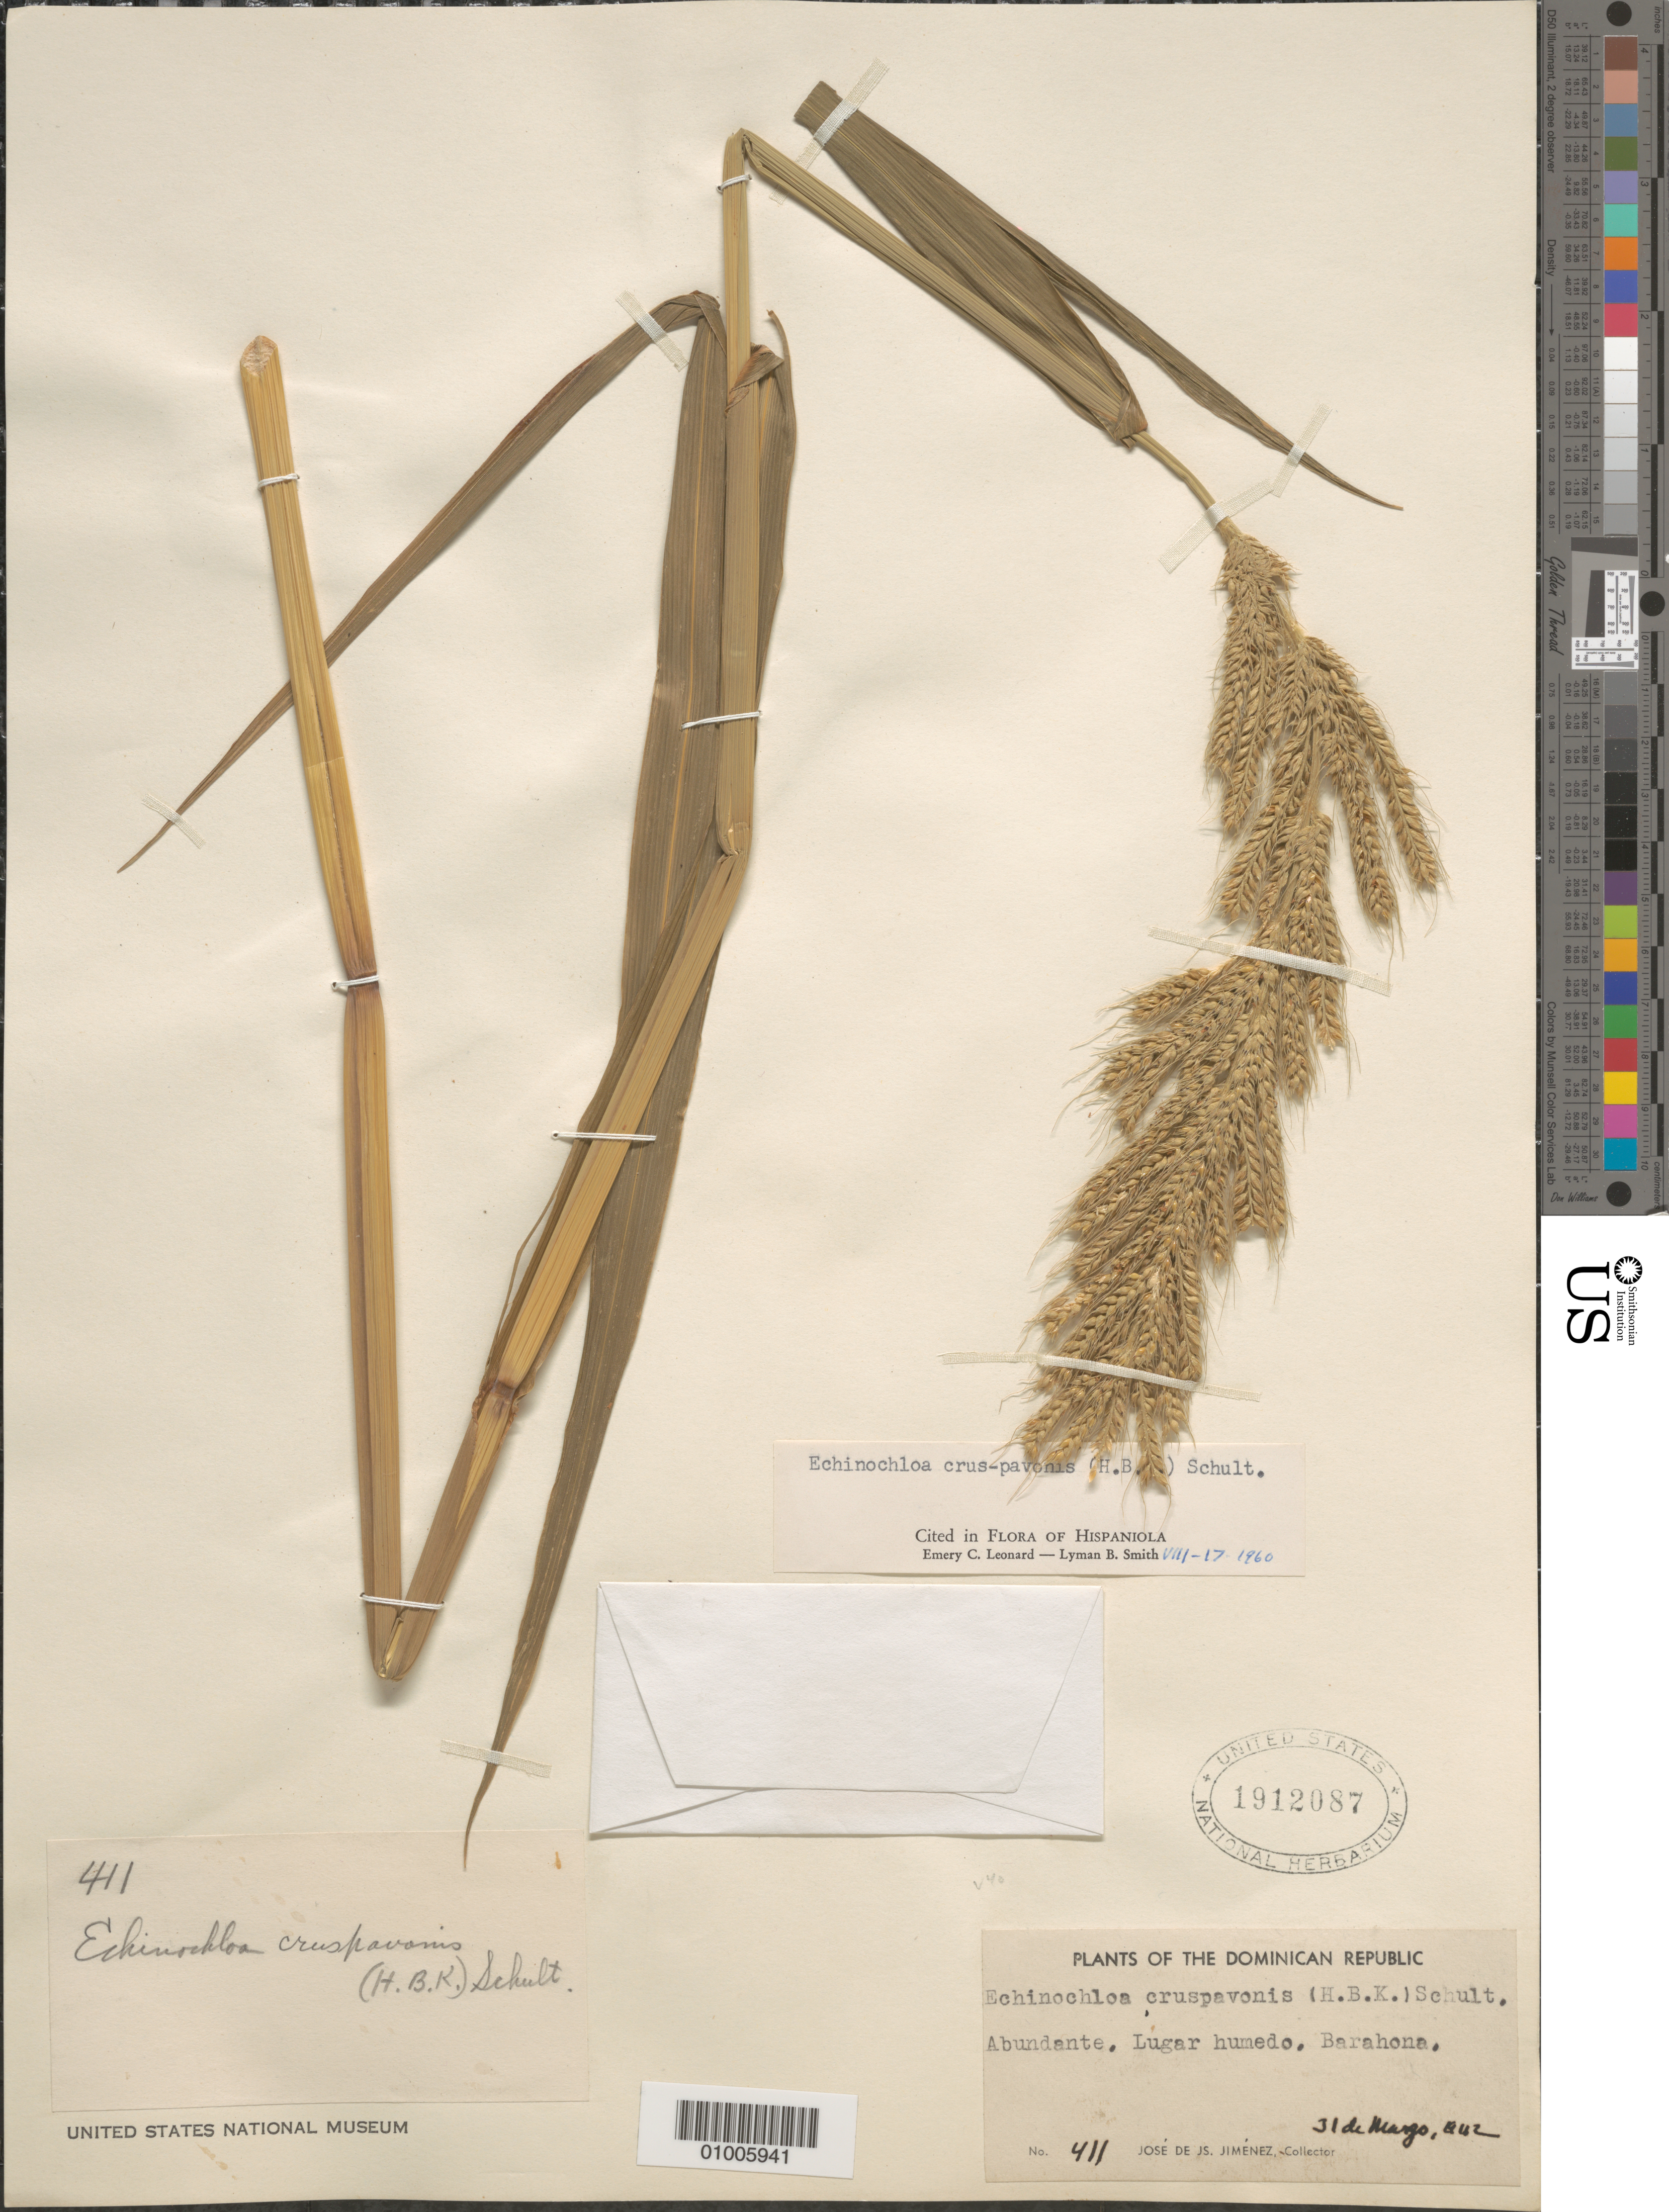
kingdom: Plantae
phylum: Tracheophyta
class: Liliopsida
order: Poales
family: Poaceae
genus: Echinochloa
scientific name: Echinochloa crus-pavonis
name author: (Kunth) Schult.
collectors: J. J. Jiménez Almonte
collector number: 411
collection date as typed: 31 May 1942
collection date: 1942-05-31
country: Dominican Republic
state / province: Barahona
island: Hispaniola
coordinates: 0 N, 0 E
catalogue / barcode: US 1912087